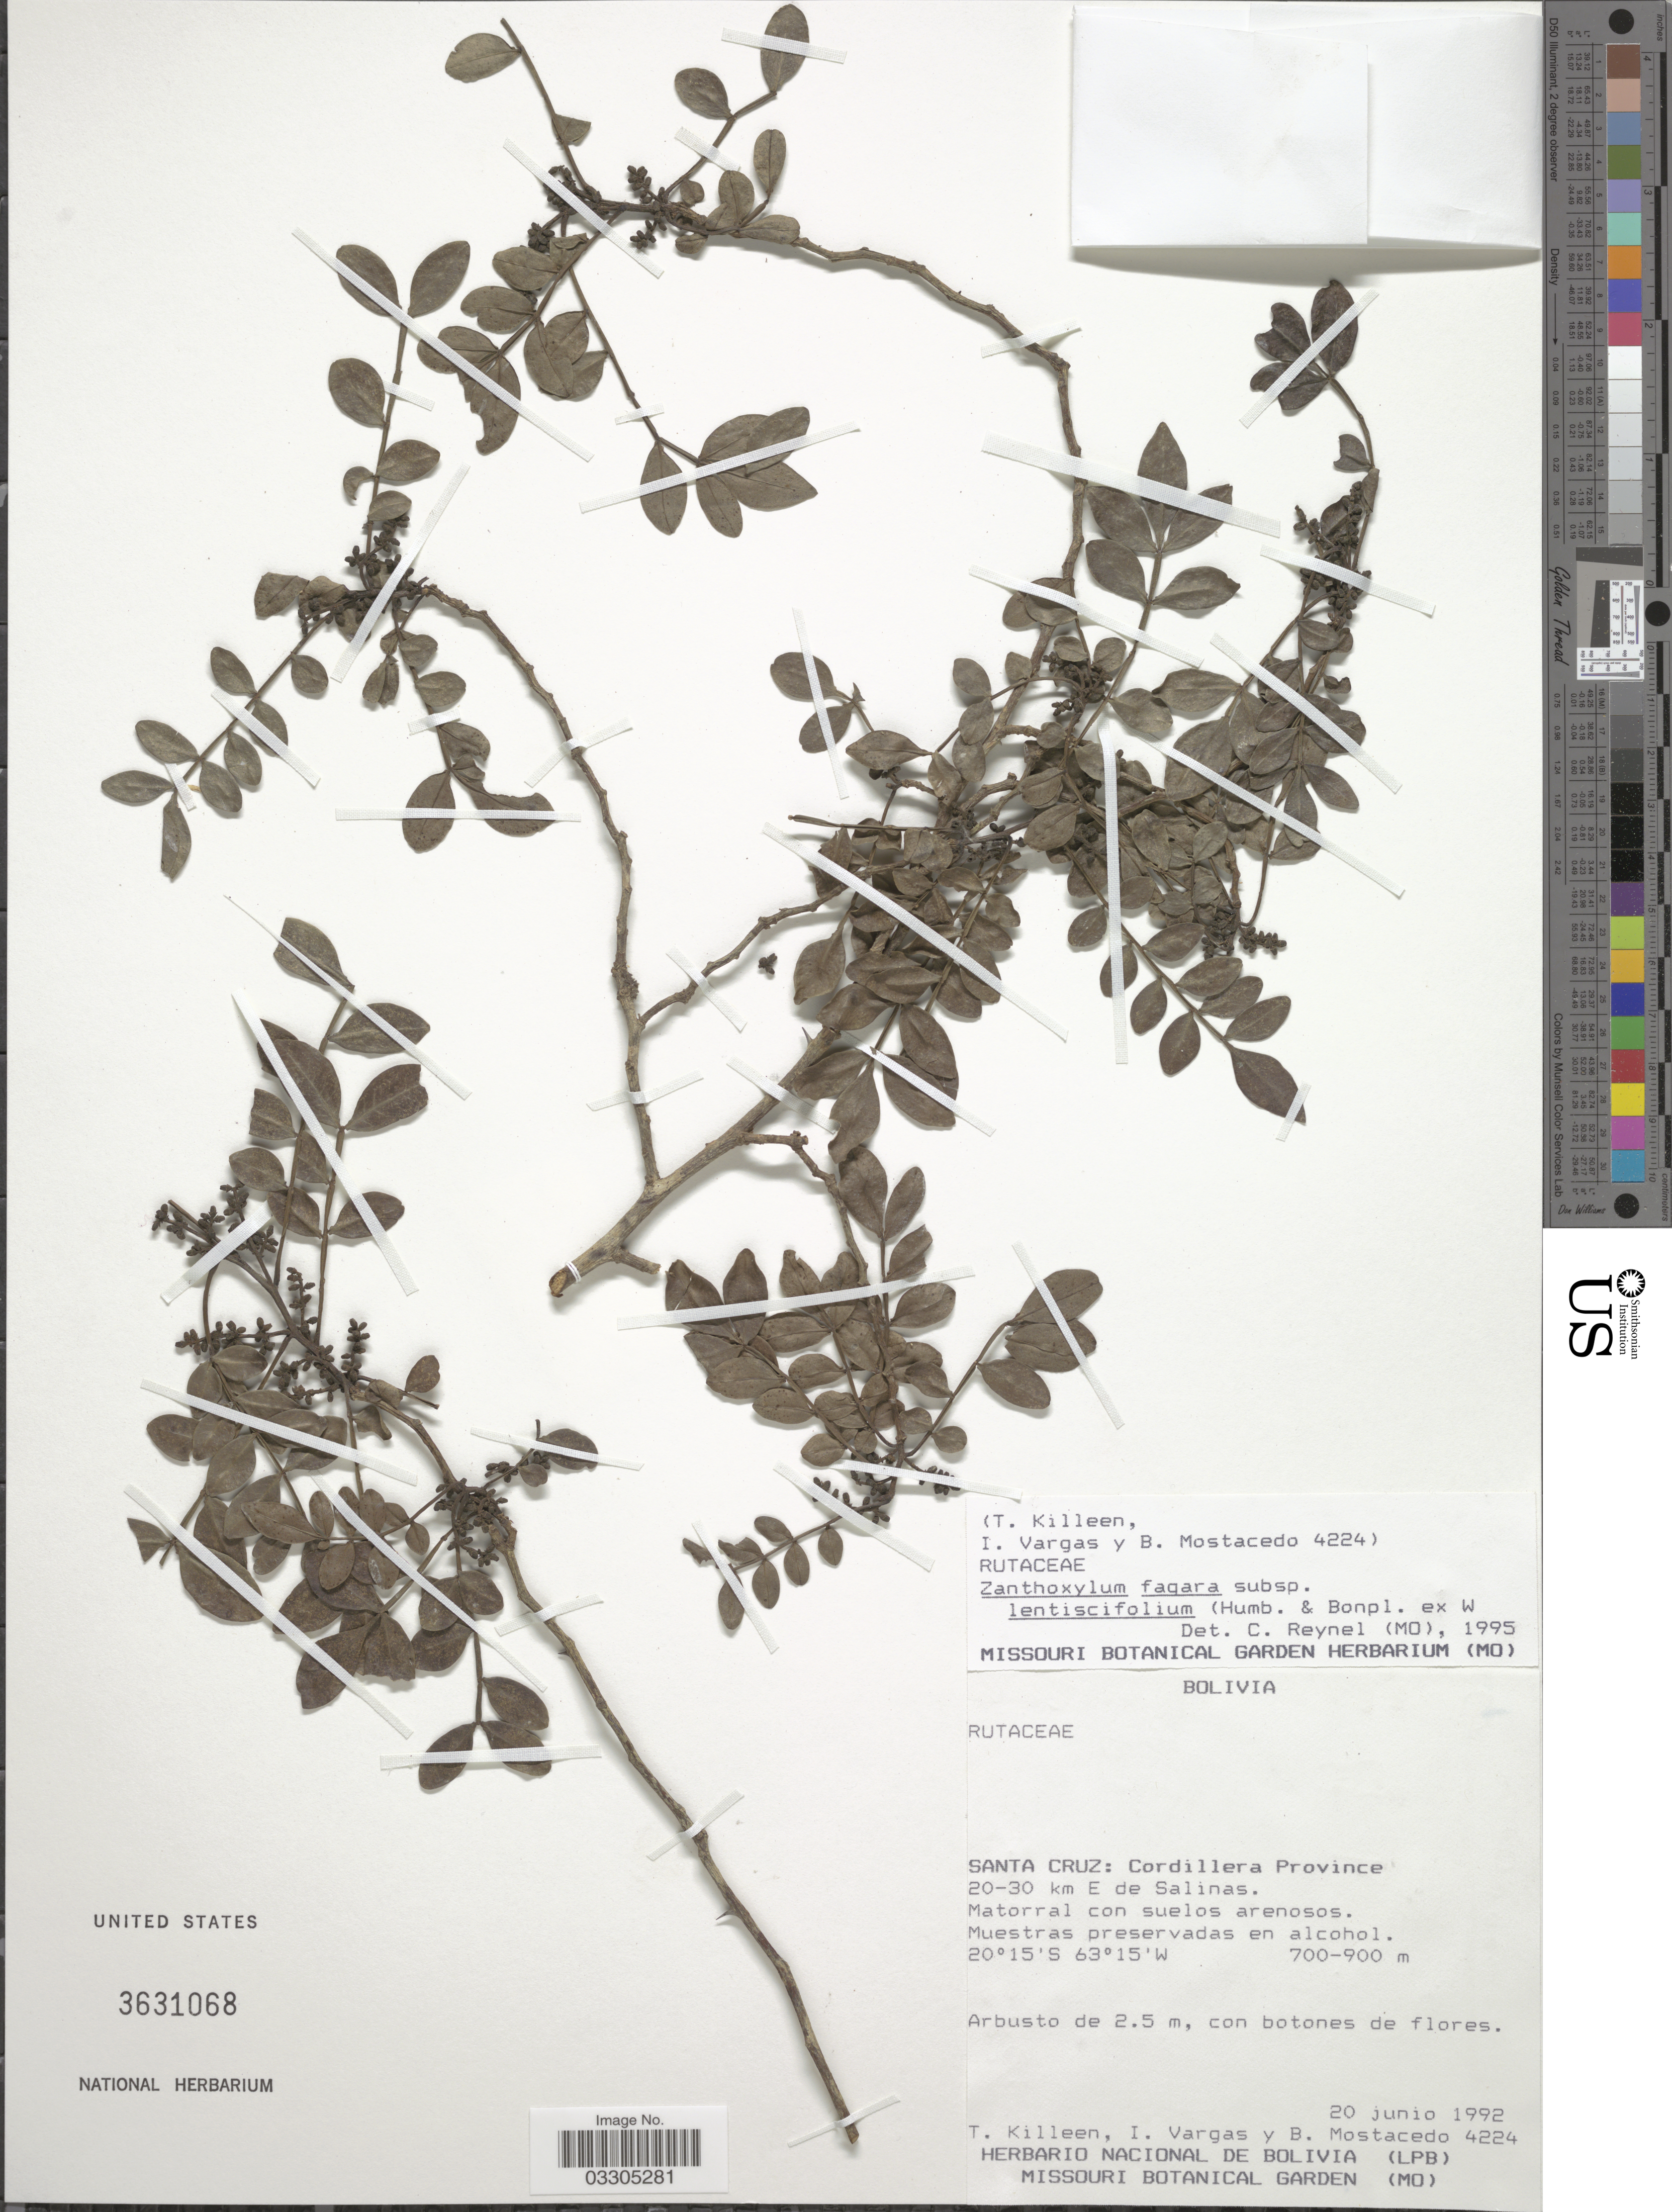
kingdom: Plantae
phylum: Tracheophyta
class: Magnoliopsida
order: Sapindales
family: Rutaceae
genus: Zanthoxylum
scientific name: Zanthoxylum fagara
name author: (L.) Sarg.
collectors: T. J. Killeen, I. Vargas & B. Mostacedo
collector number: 4224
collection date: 1992-06-20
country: Bolivia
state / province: Santa Cruz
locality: Santa Cruz: Cordillera Province. 20-30 km E de Salinas. Matorral con suelos arenosos.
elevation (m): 700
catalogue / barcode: US 3631068